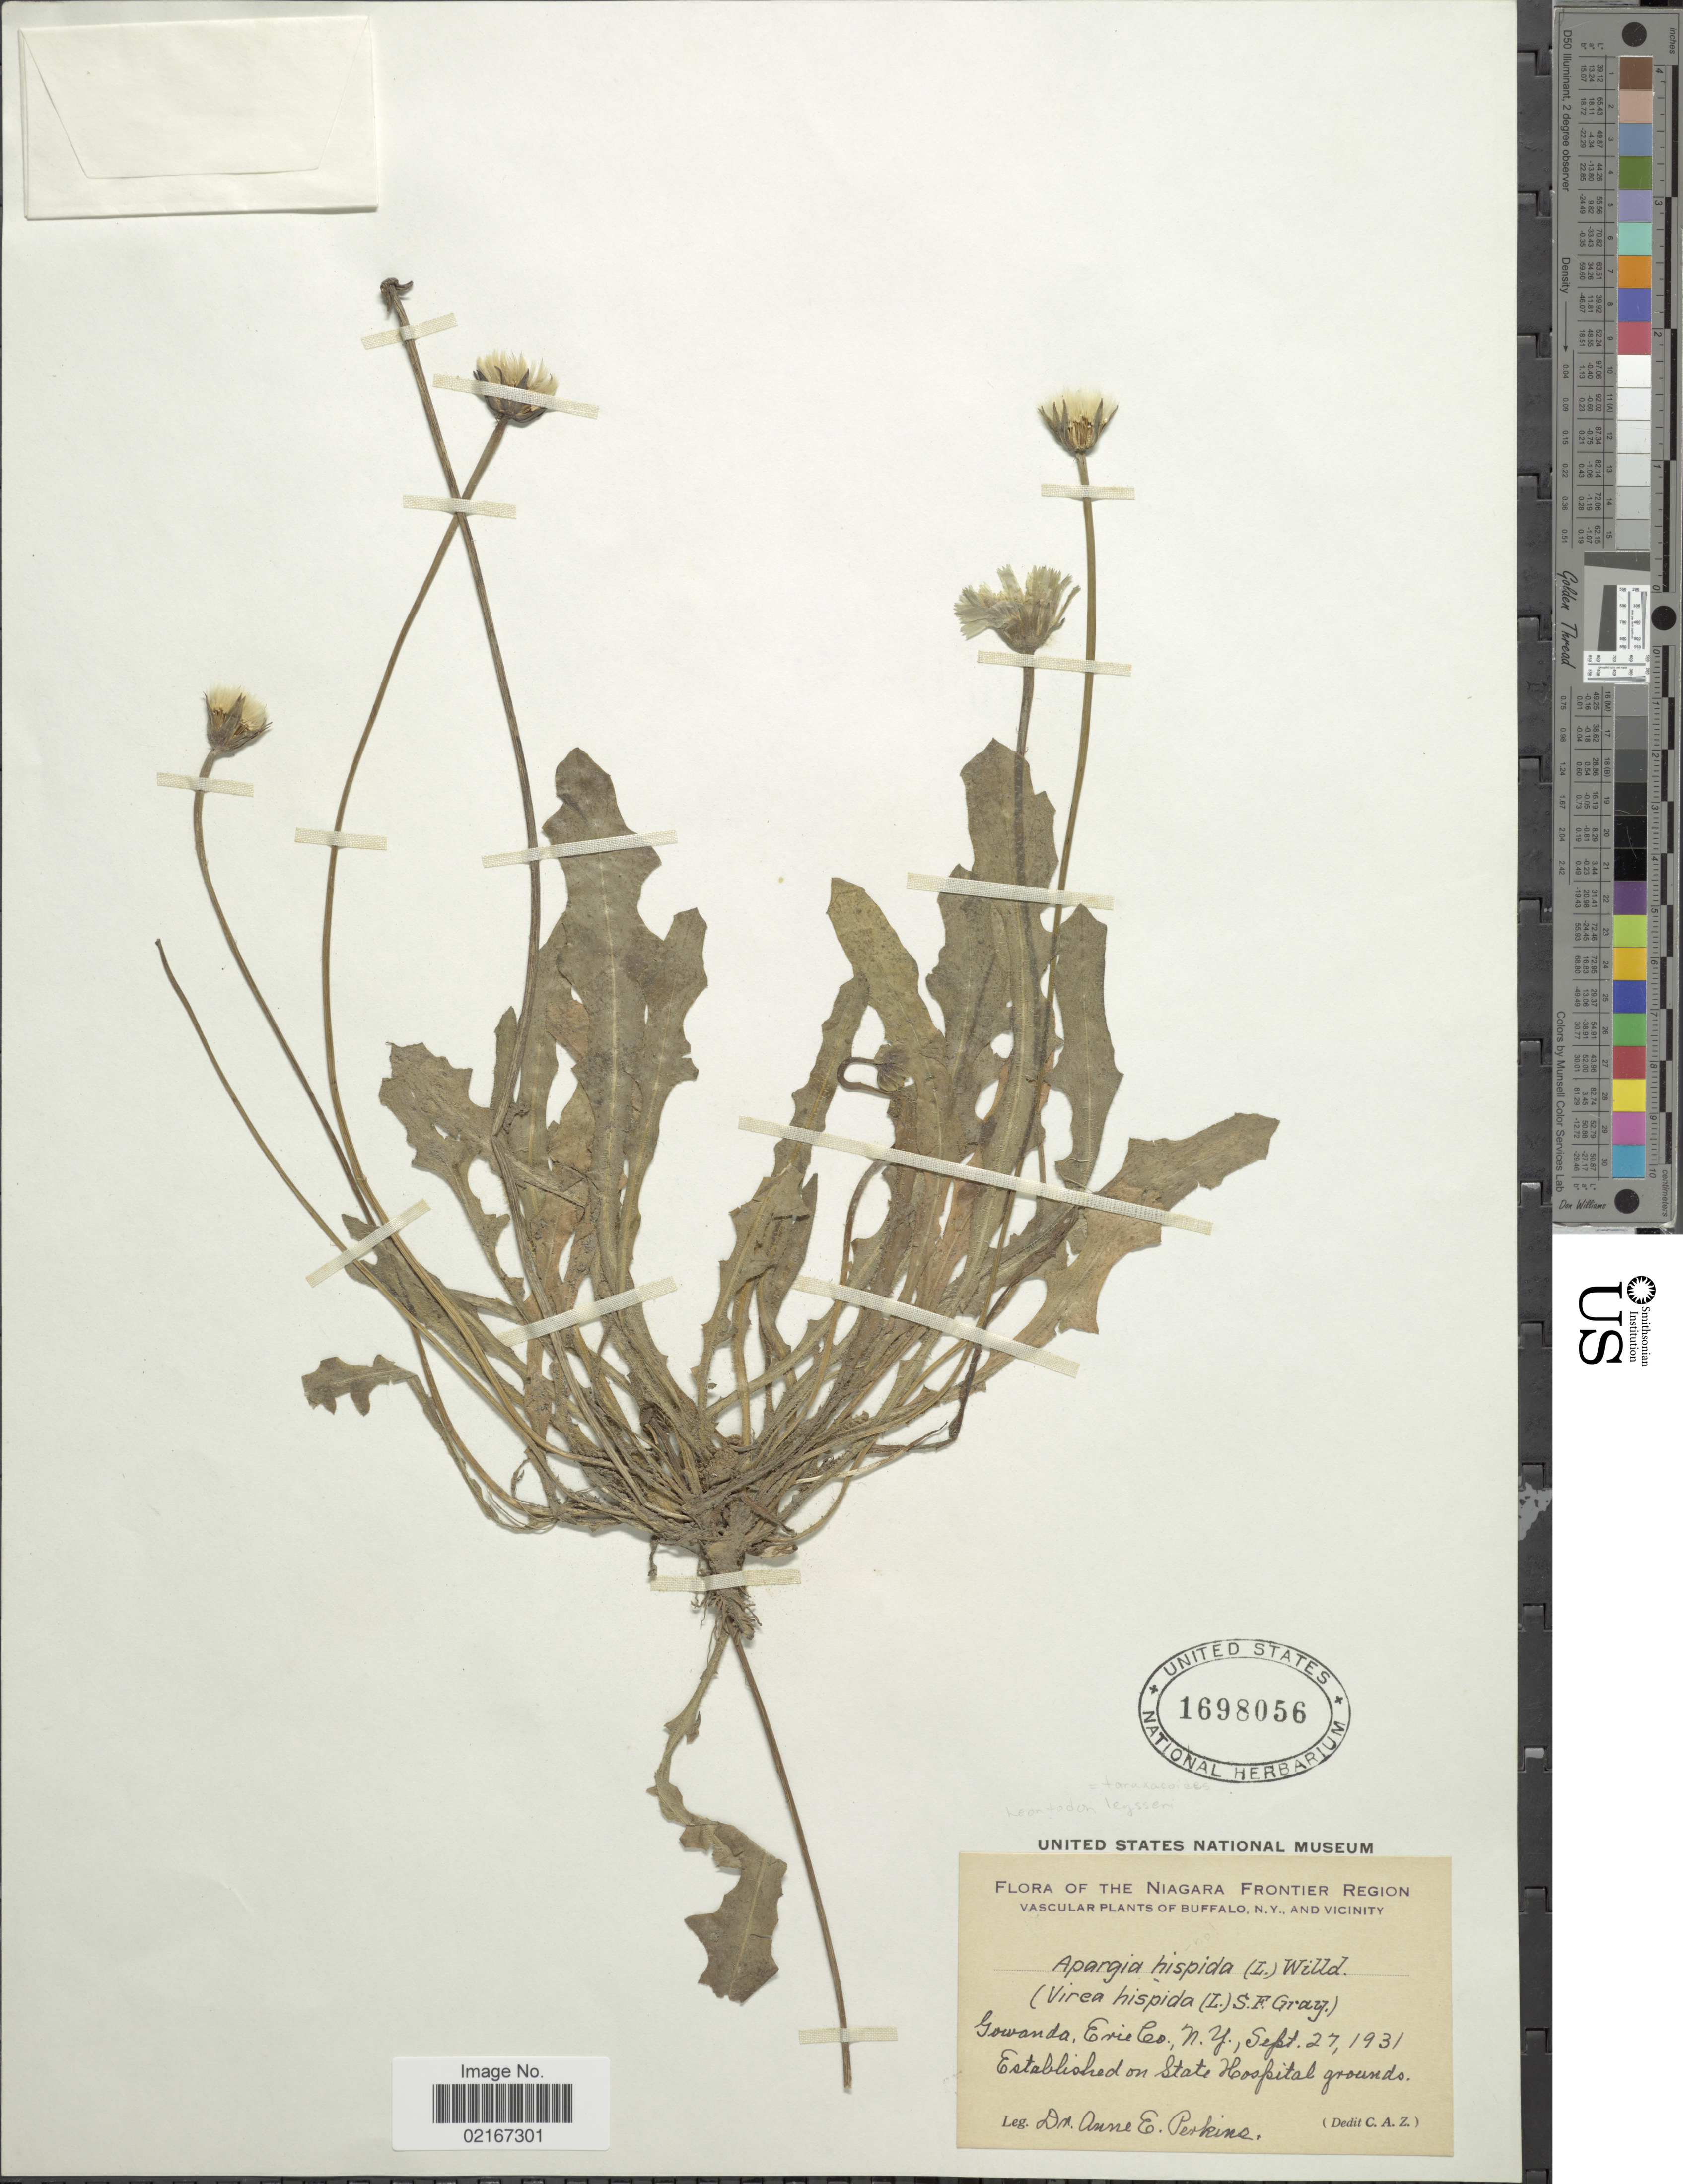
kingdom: Plantae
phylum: Tracheophyta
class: Magnoliopsida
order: Asterales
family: Asteraceae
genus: Leontodon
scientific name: Leontodon saxatilis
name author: Lam.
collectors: A. E. Perkins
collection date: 1931-09-27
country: United States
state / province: New York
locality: Niagara Frontier Region, Buffalo, N. Y. and Vicinity, Gowanda, Erie Co., N. Y., State Hospital grounds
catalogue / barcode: US 1698056